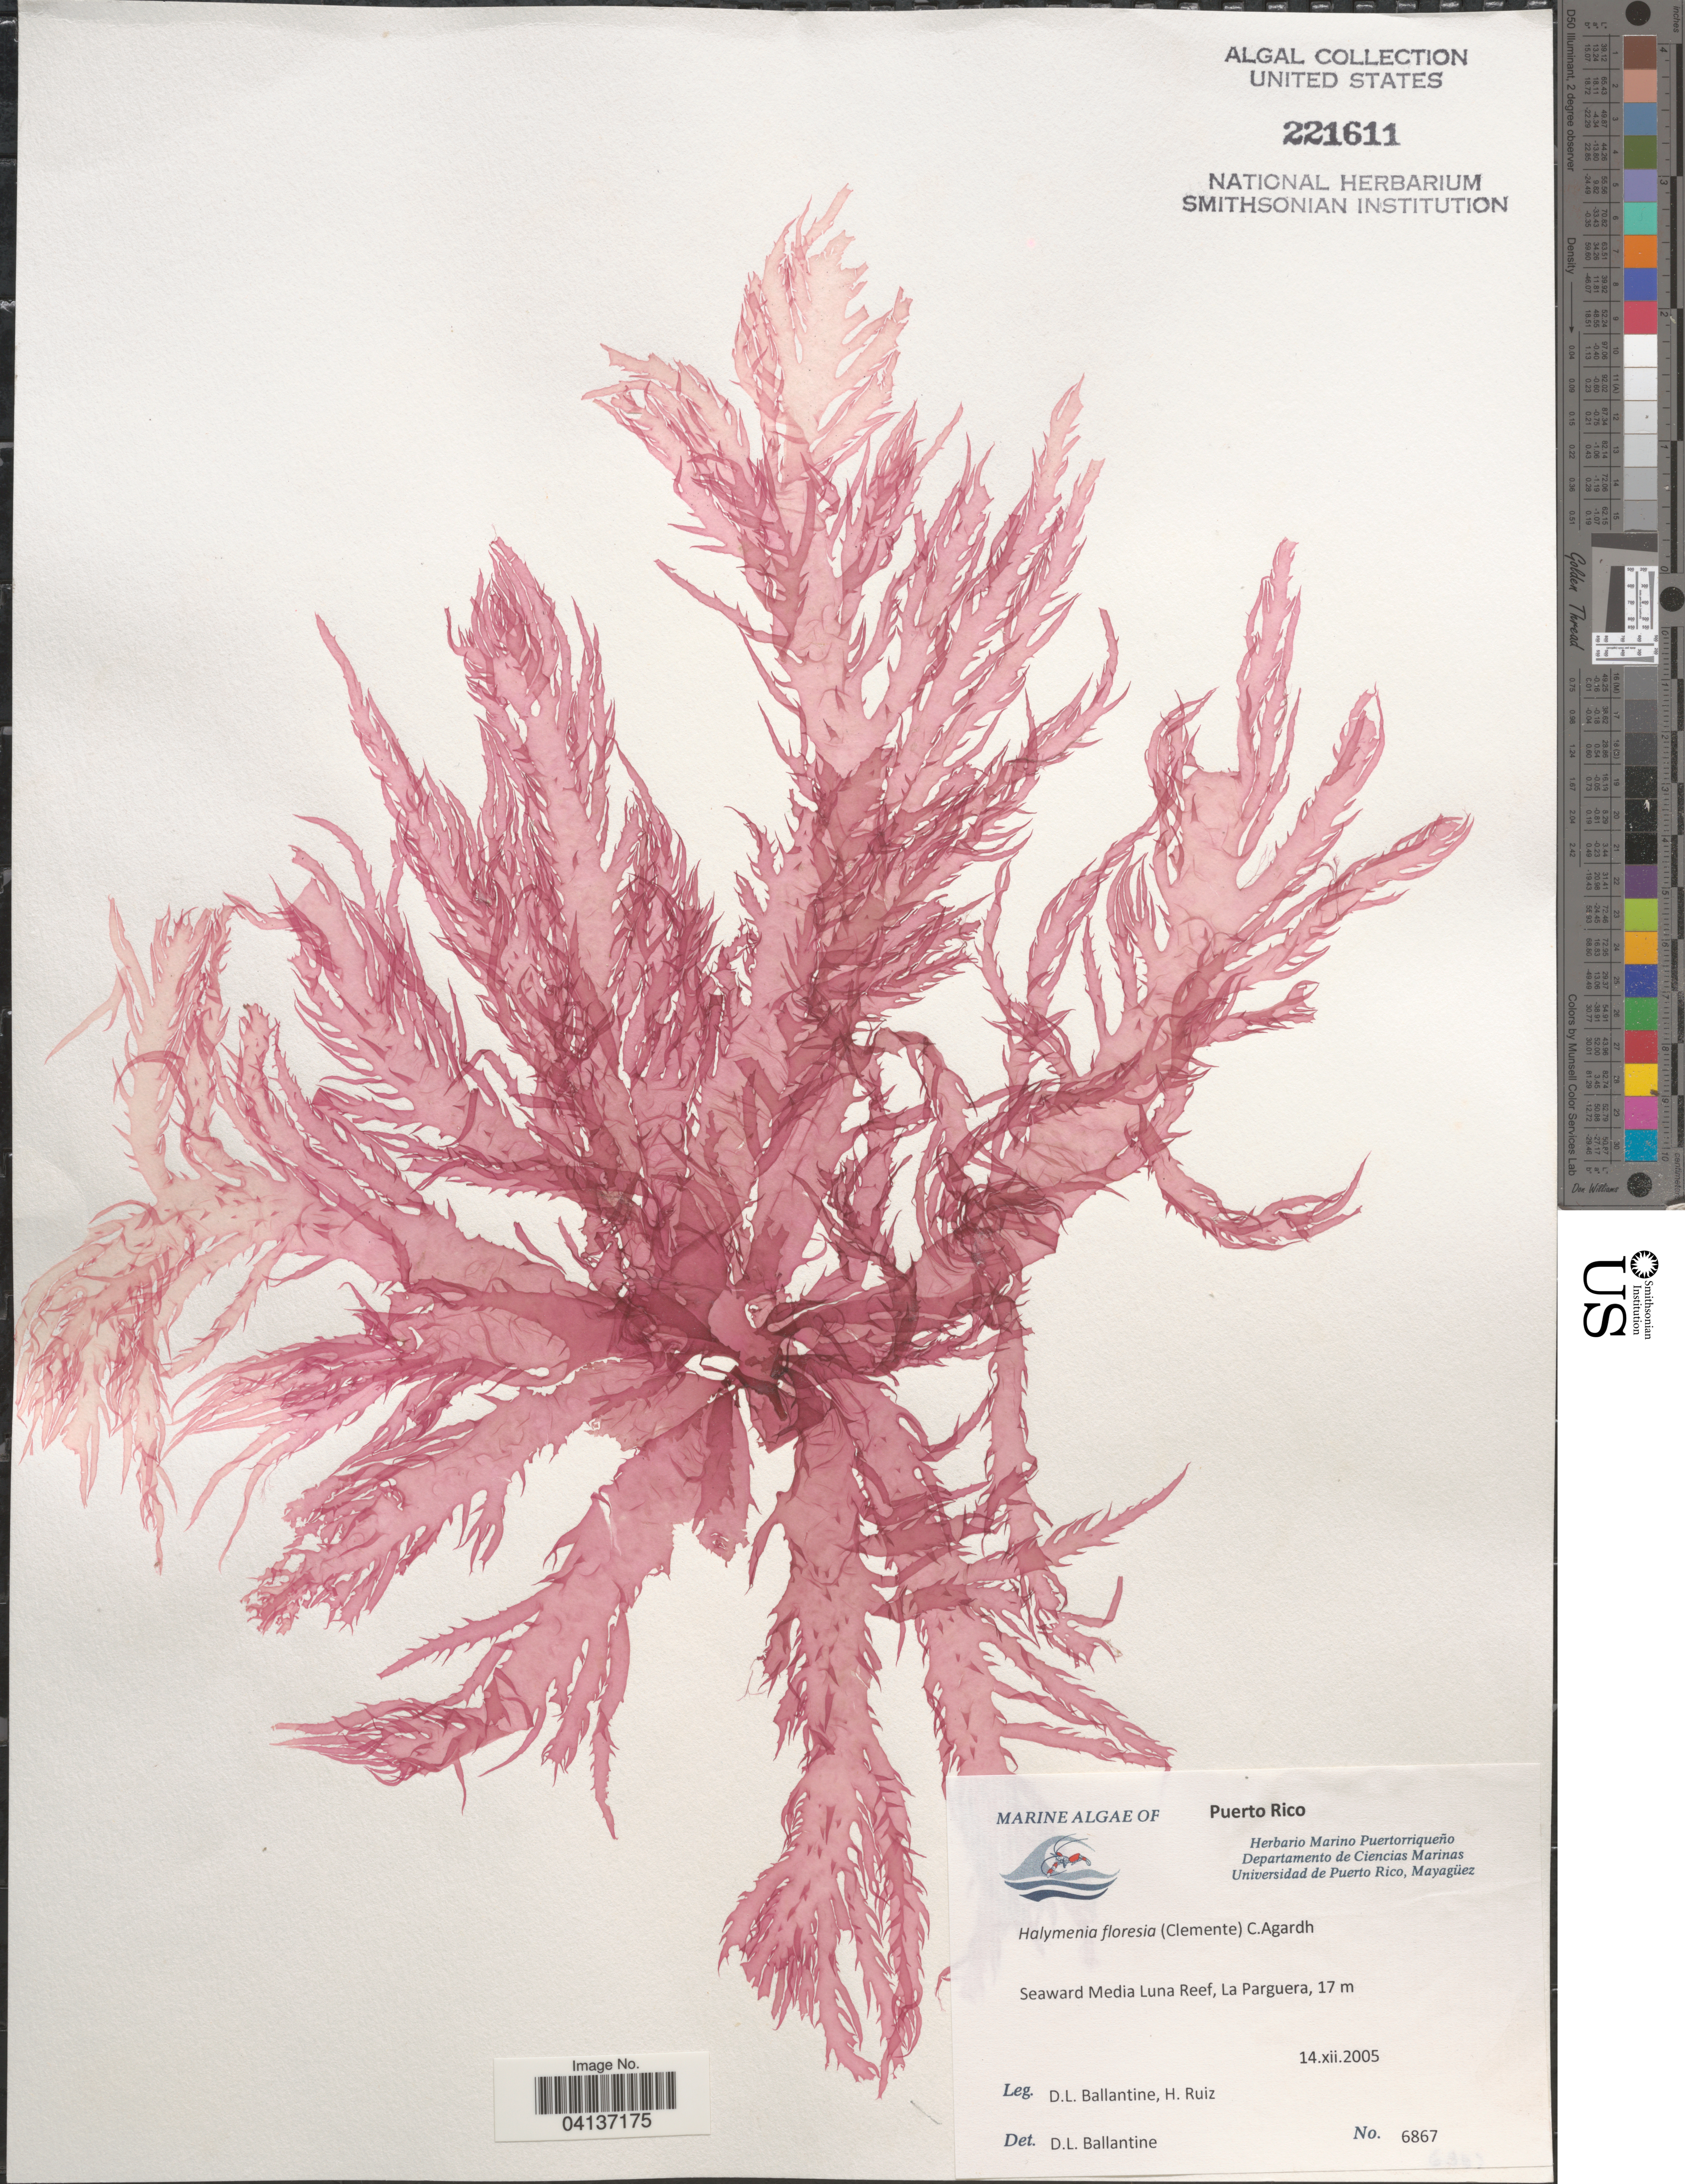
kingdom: Plantae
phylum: Rhodophyta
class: Florideophyceae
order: Halymeniales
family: Halymeniaceae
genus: Halymenia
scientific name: Halymenia floridana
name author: J. Agardh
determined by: Algae name updating Project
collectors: D.L. Ballantine & H. Ruiz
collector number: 6867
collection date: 2005-12-14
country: Puerto Rico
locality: Seaward Media Luna Reef, La Parguera.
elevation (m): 17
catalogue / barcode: US 221611